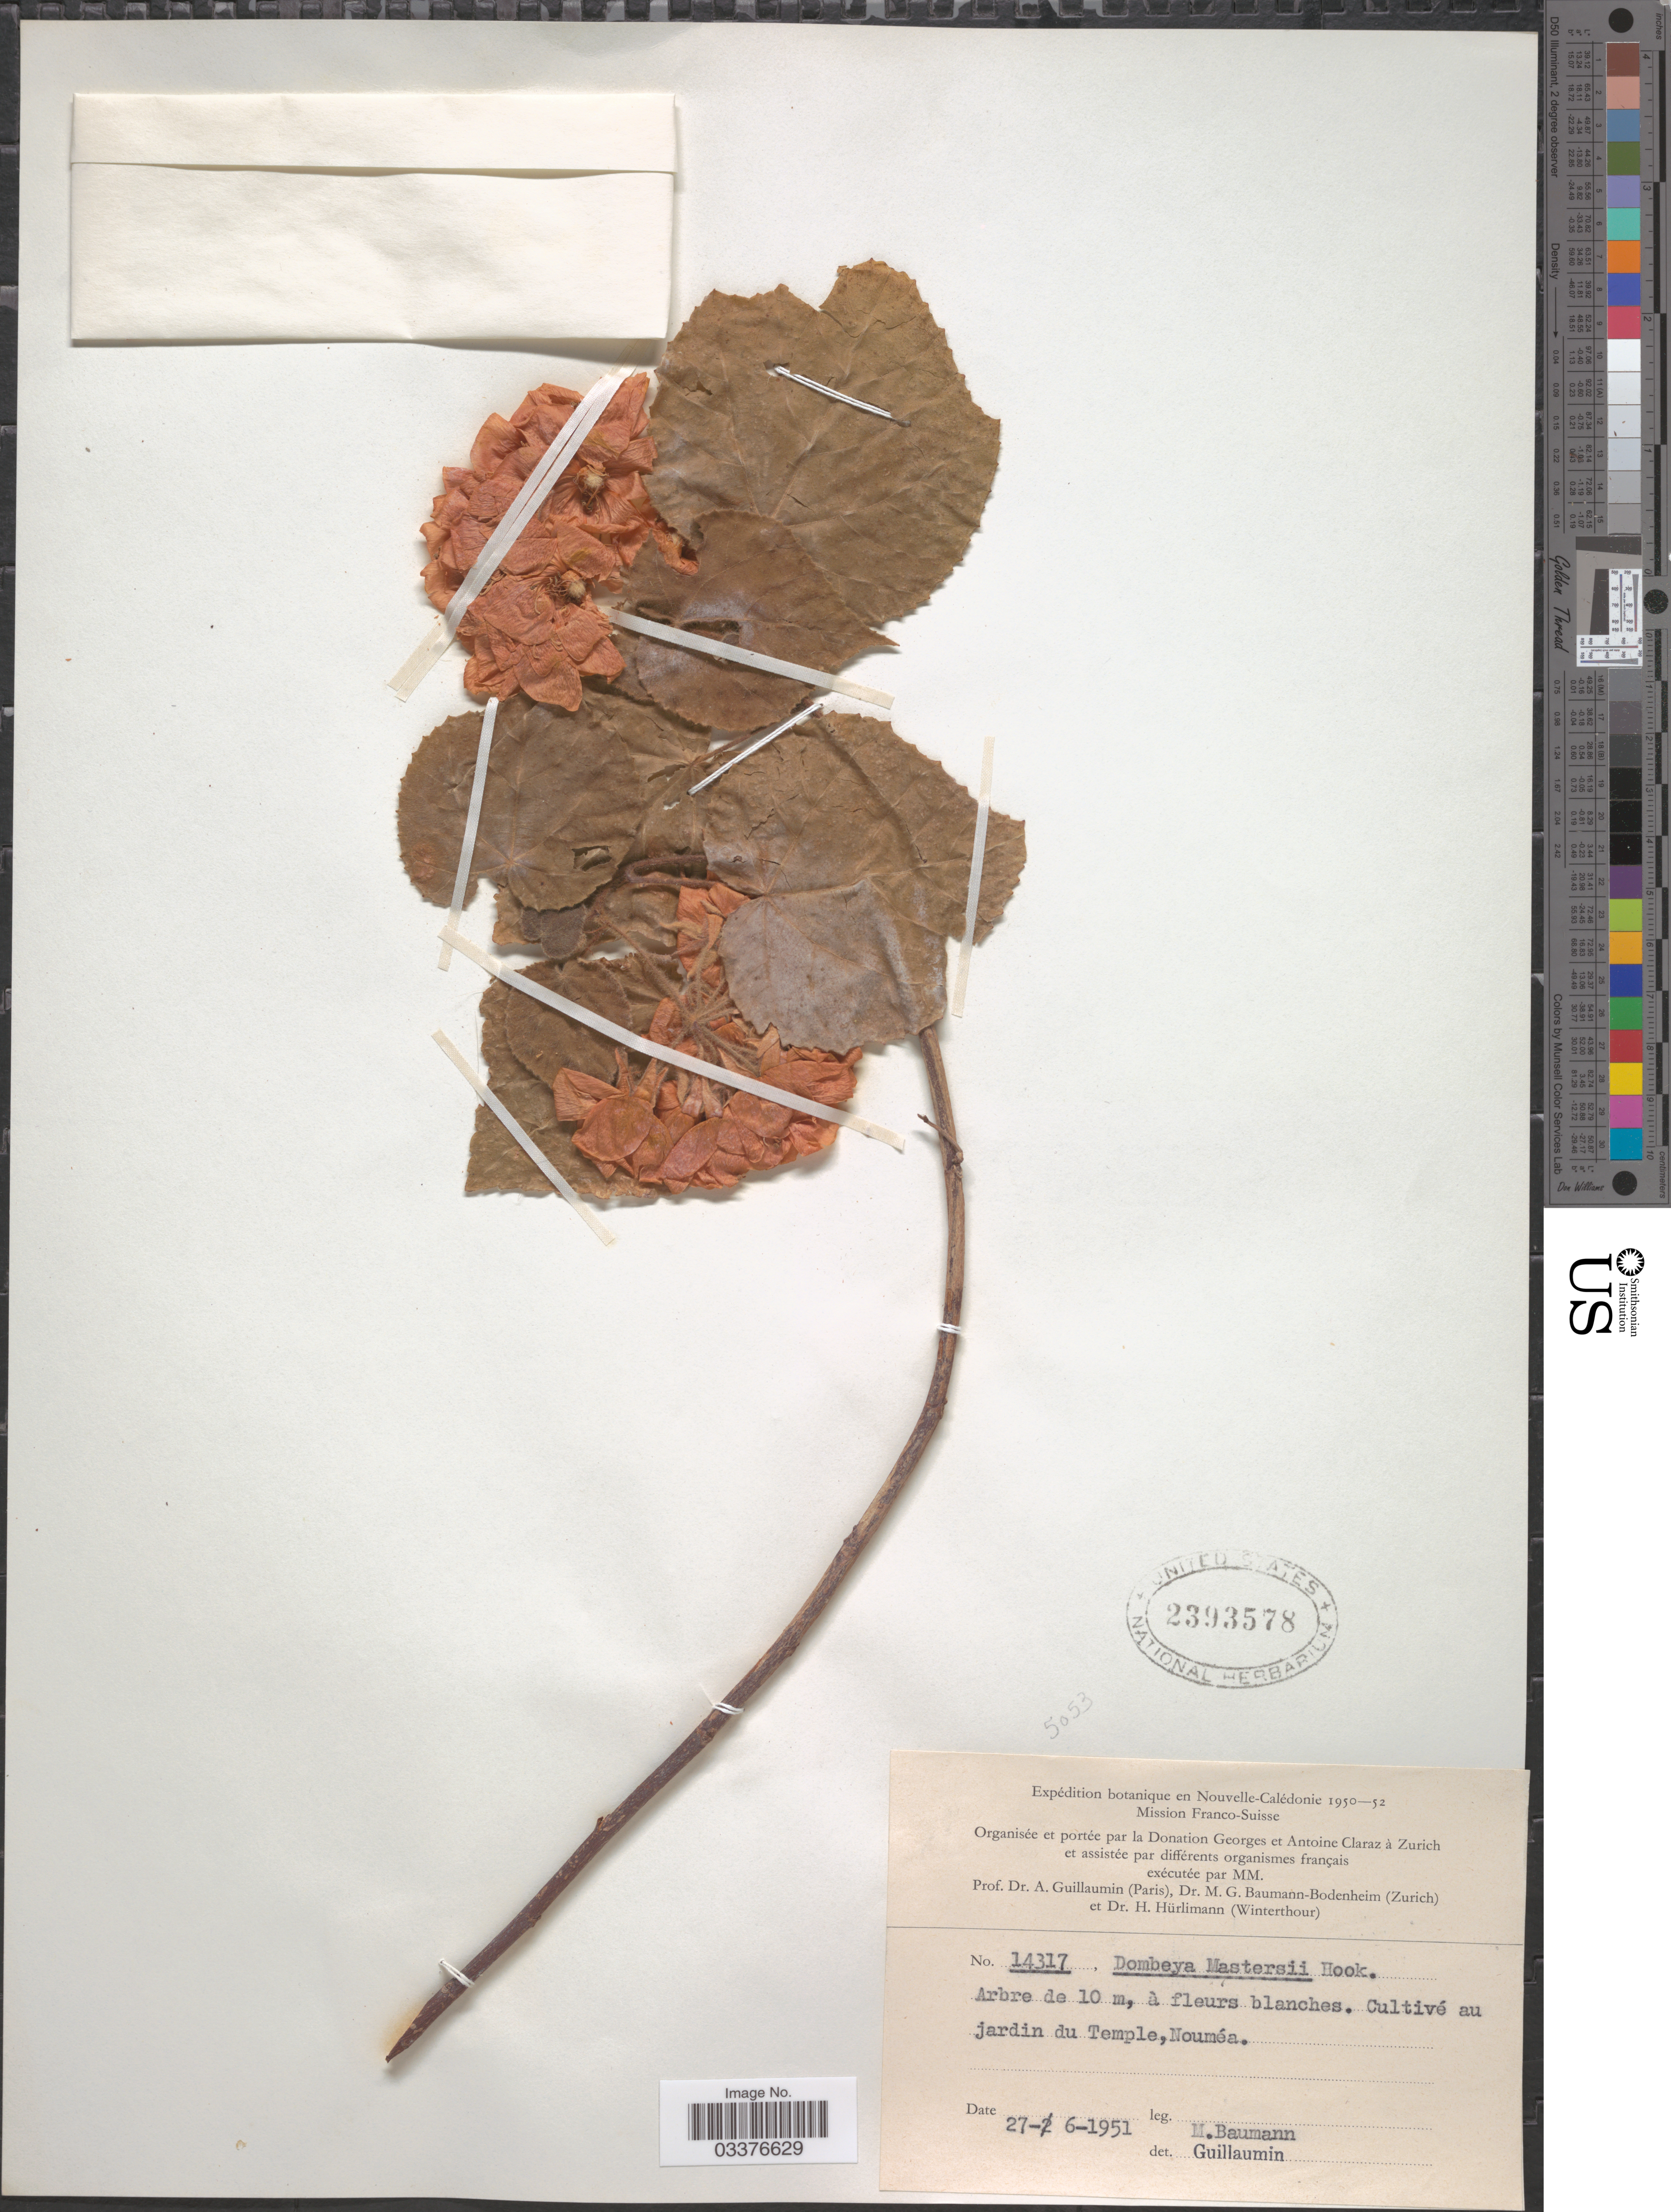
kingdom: Plantae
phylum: Tracheophyta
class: Magnoliopsida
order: Malvales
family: Malvaceae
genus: Dombeya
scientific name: Dombeya mastersii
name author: Hook. f.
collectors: M. Baumann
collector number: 14317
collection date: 1951-06-27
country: New Caledonia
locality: Nouvelle-Calédonie. Au jardin du Temple, Nouméa.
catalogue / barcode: US 2393578